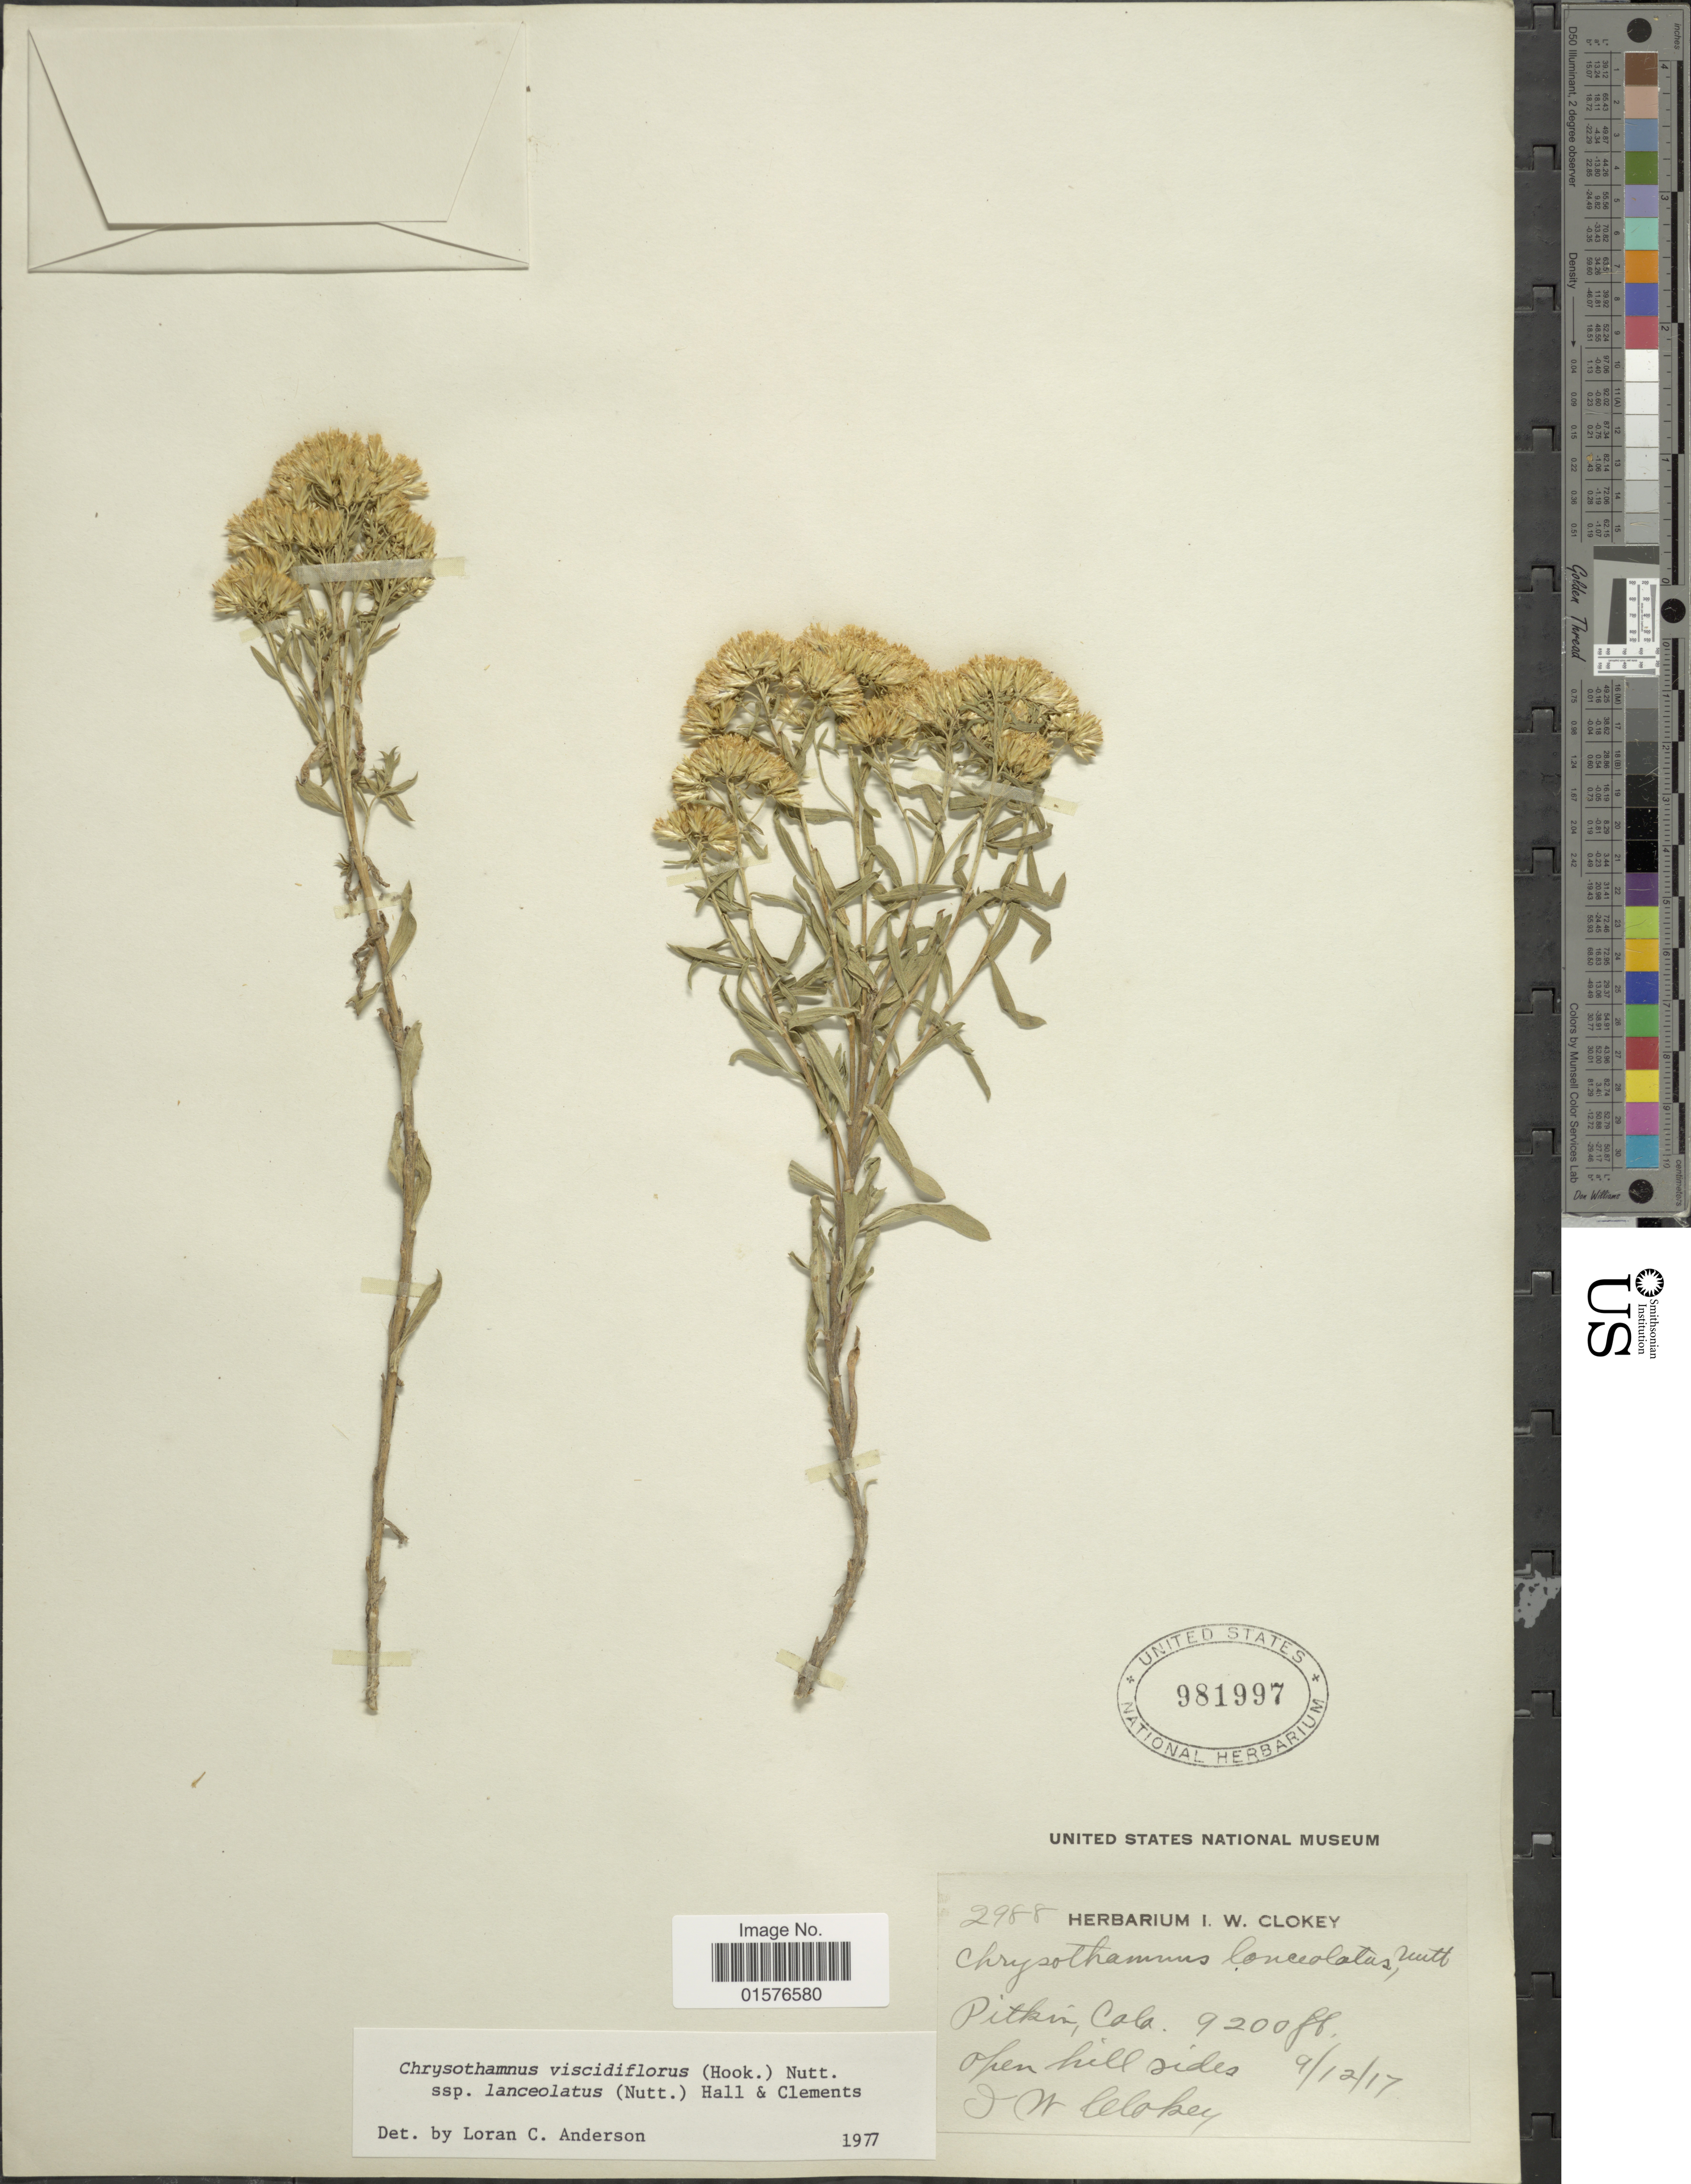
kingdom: Plantae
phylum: Tracheophyta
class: Magnoliopsida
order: Asterales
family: Asteraceae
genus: Chrysothamnus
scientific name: Chrysothamnus viscidiflorus subsp. lanceolatus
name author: (Nutt.) H.M. Hall & Clem.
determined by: Urbatsch, Lowell E., Curator (LSU), Louisiana State University (UNITED STATES)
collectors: I. W. Clokey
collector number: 2988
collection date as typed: Transcribed d/m/y: 12/9/17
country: United States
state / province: Colorado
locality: Pitkin.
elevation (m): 2804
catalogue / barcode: US 981997